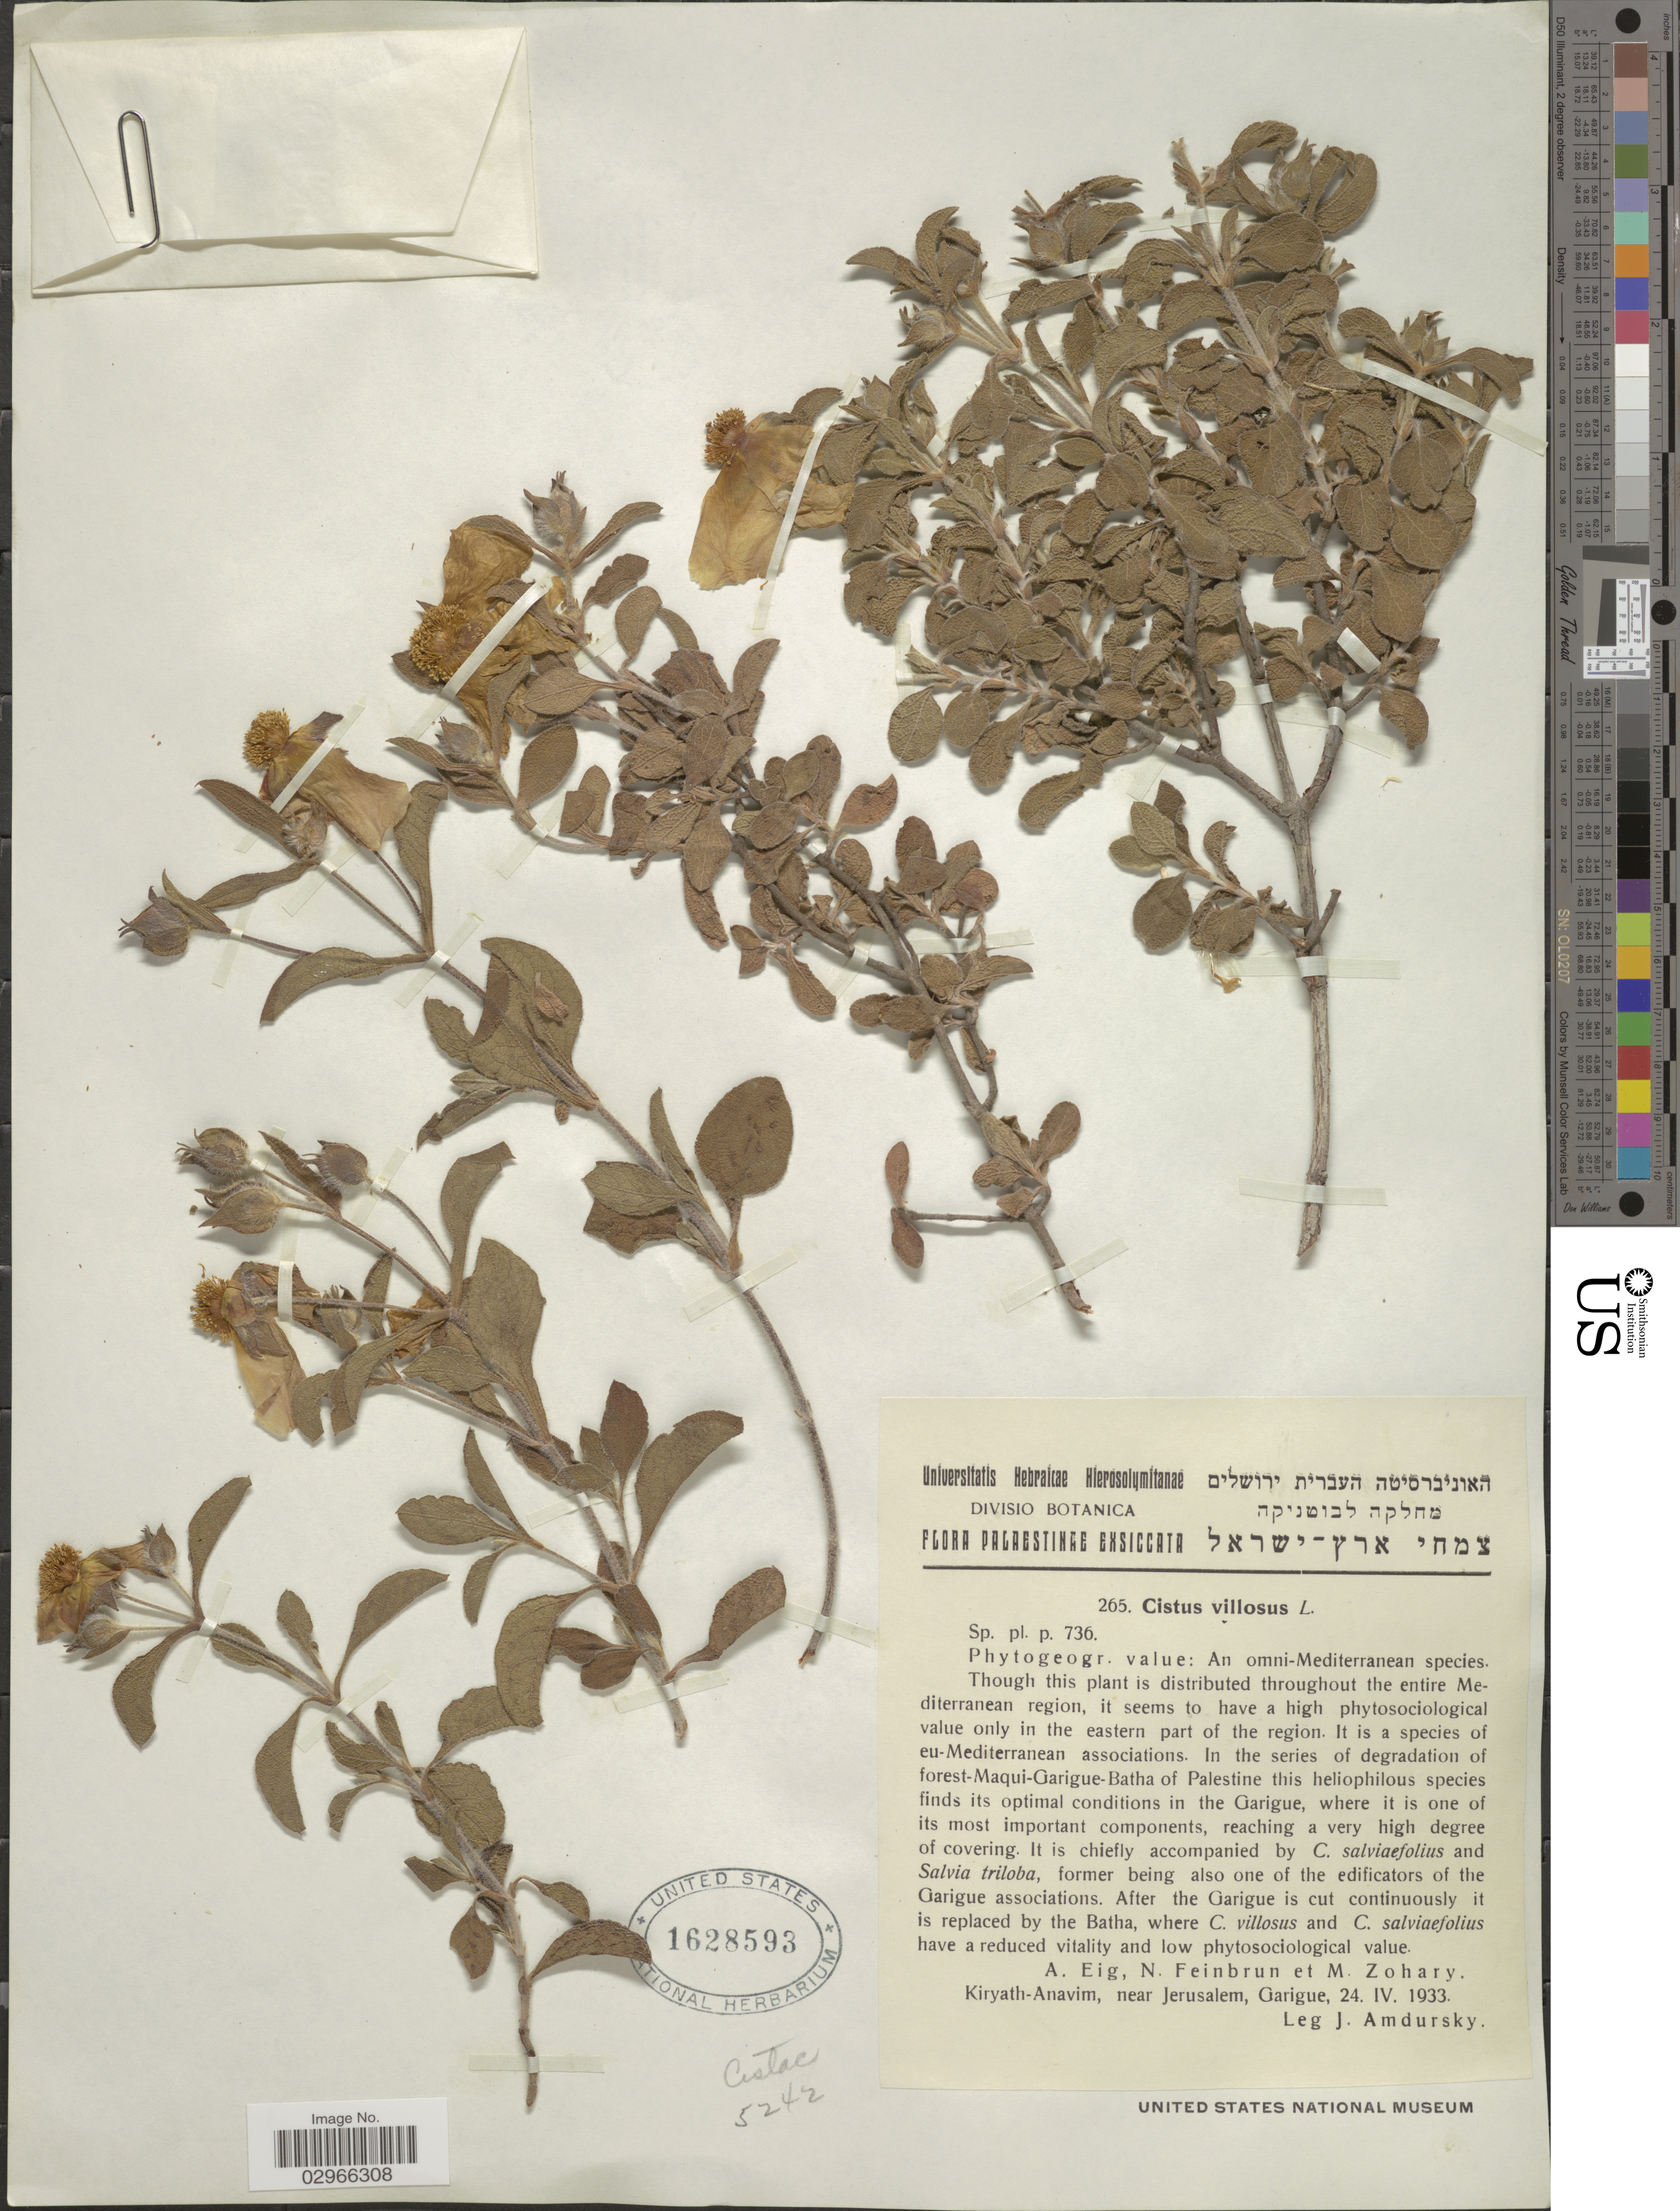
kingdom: Plantae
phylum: Tracheophyta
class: Magnoliopsida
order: Malvales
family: Cistaceae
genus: Cistus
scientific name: Cistus villosus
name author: L.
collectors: I. Amdursky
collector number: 265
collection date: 1933-04-24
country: Israel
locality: Palaestinae. Kiryath-Anavim, near Jerusalem, Garigue.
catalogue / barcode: US 1628593